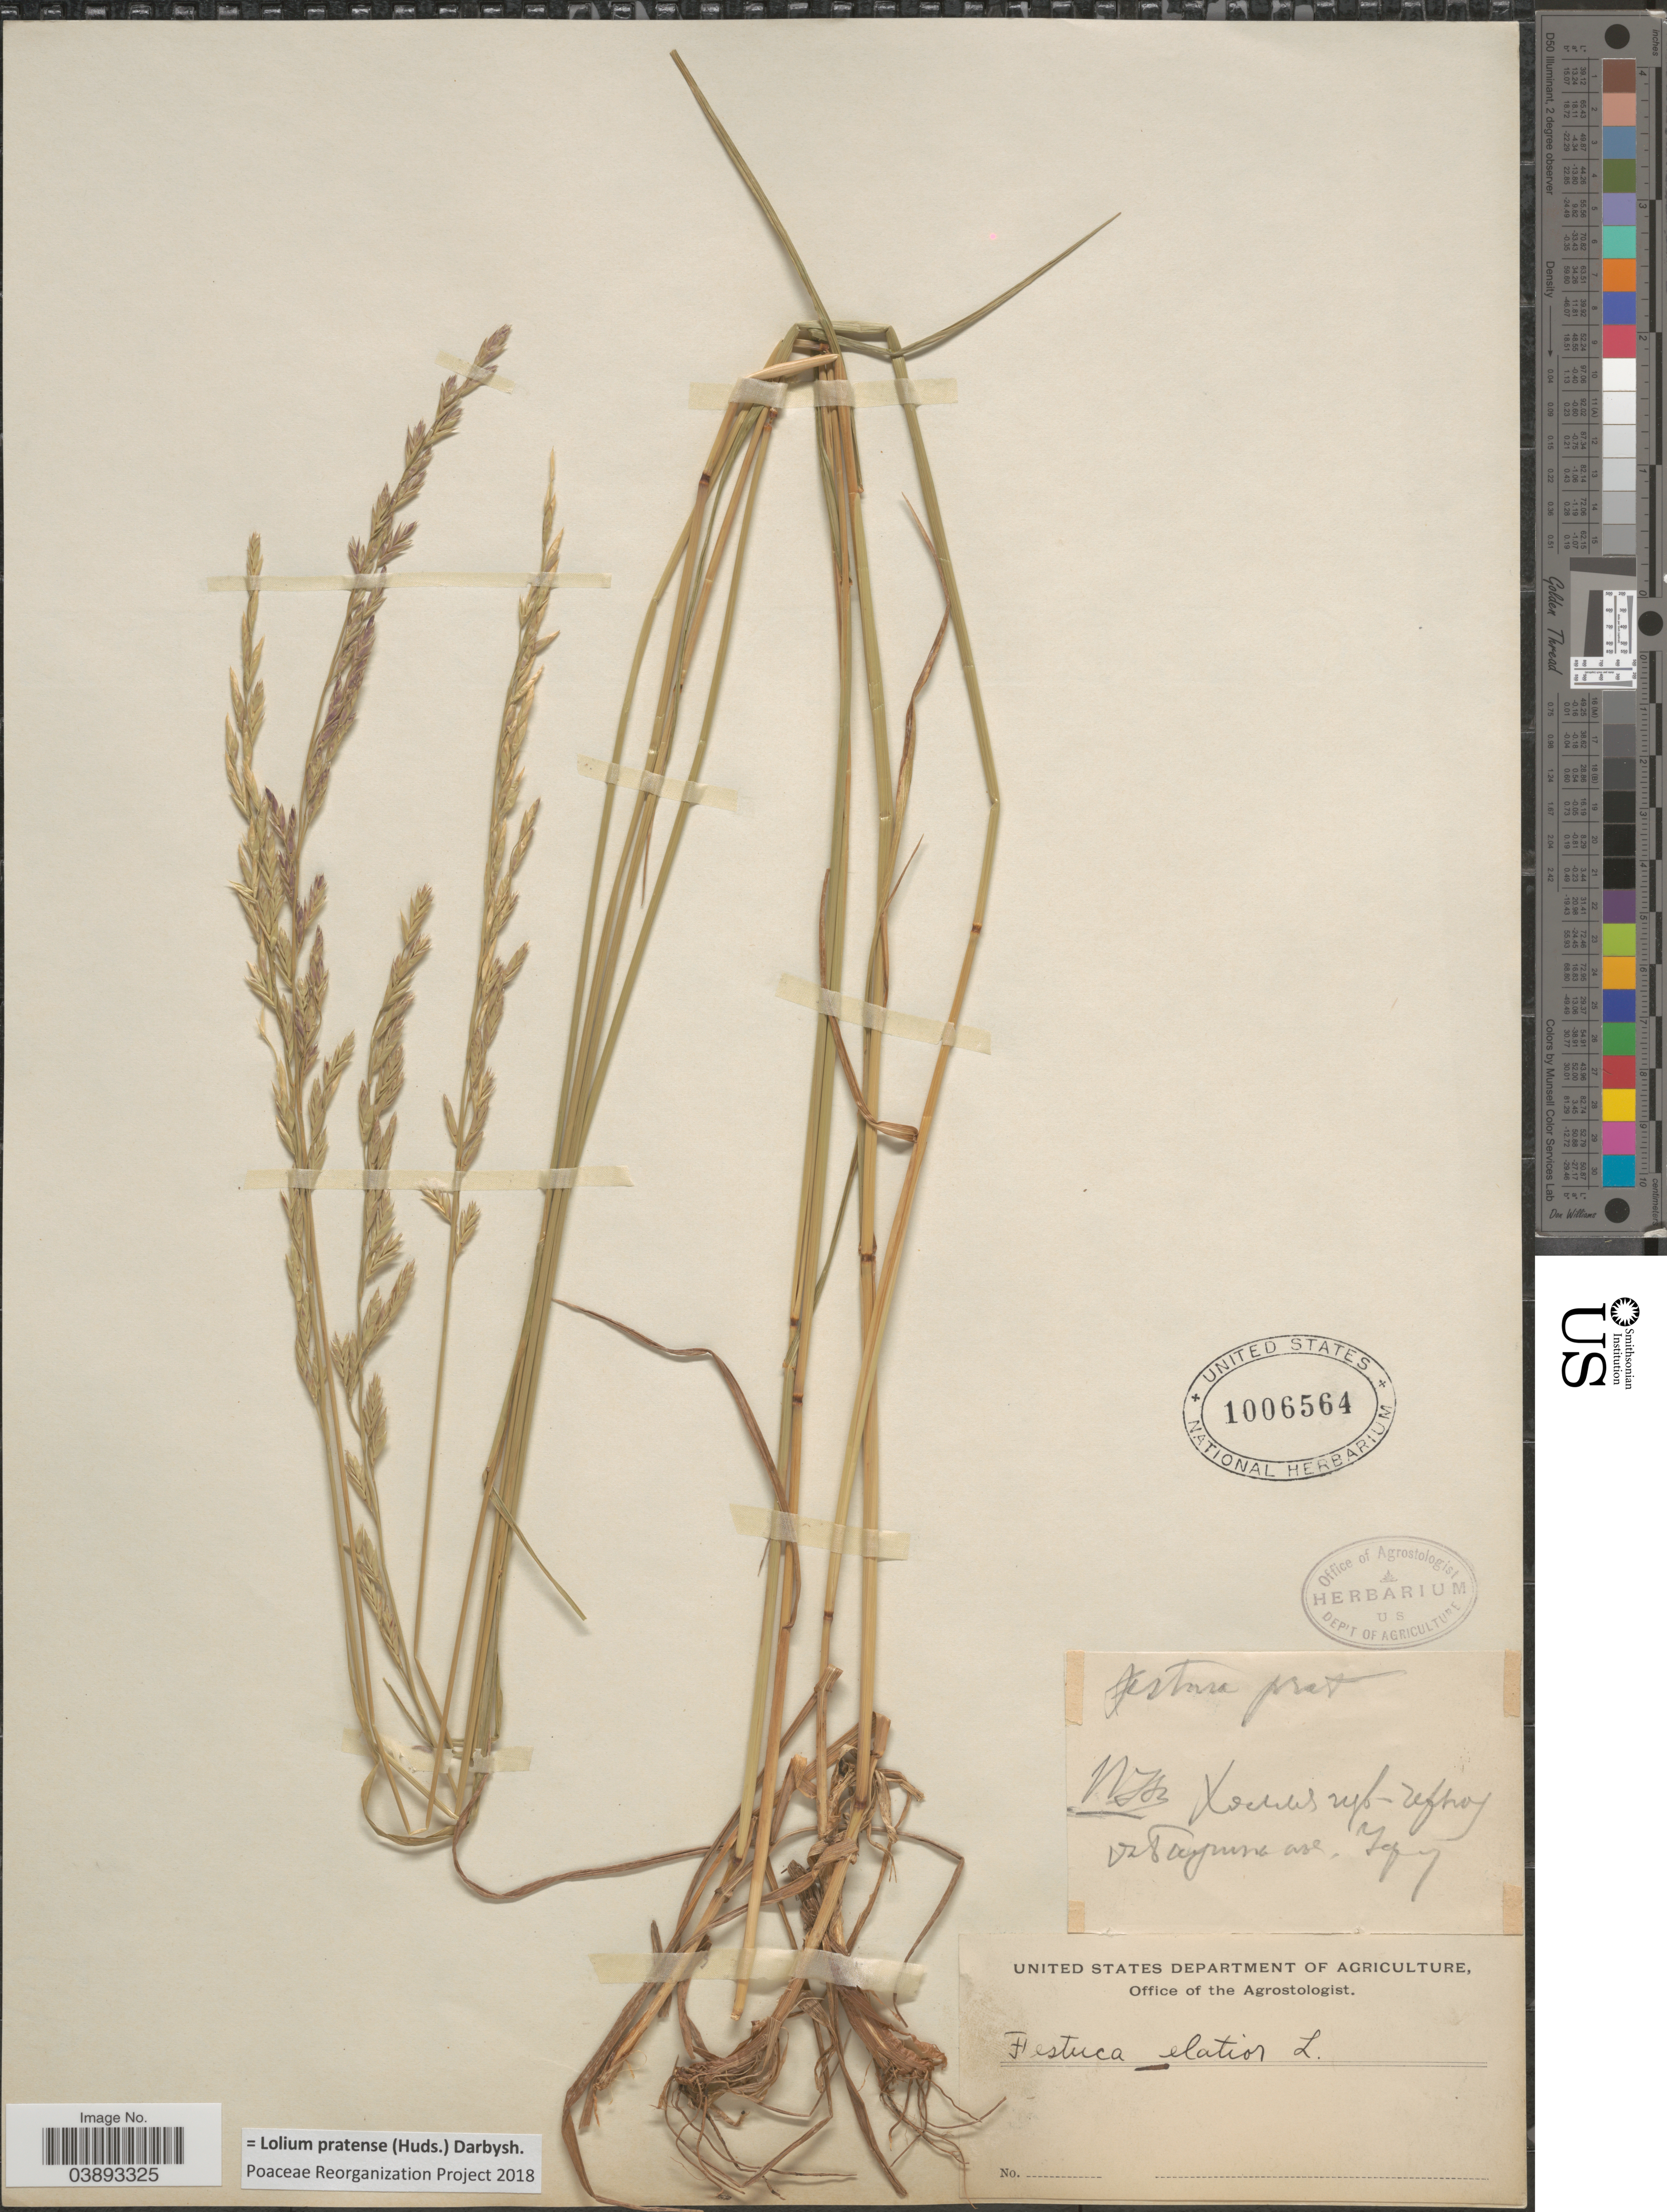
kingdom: Plantae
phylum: Tracheophyta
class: Liliopsida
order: Poales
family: Poaceae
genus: Lolium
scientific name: Lolium pratense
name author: (Huds.) Darbysh.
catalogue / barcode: US 1006564